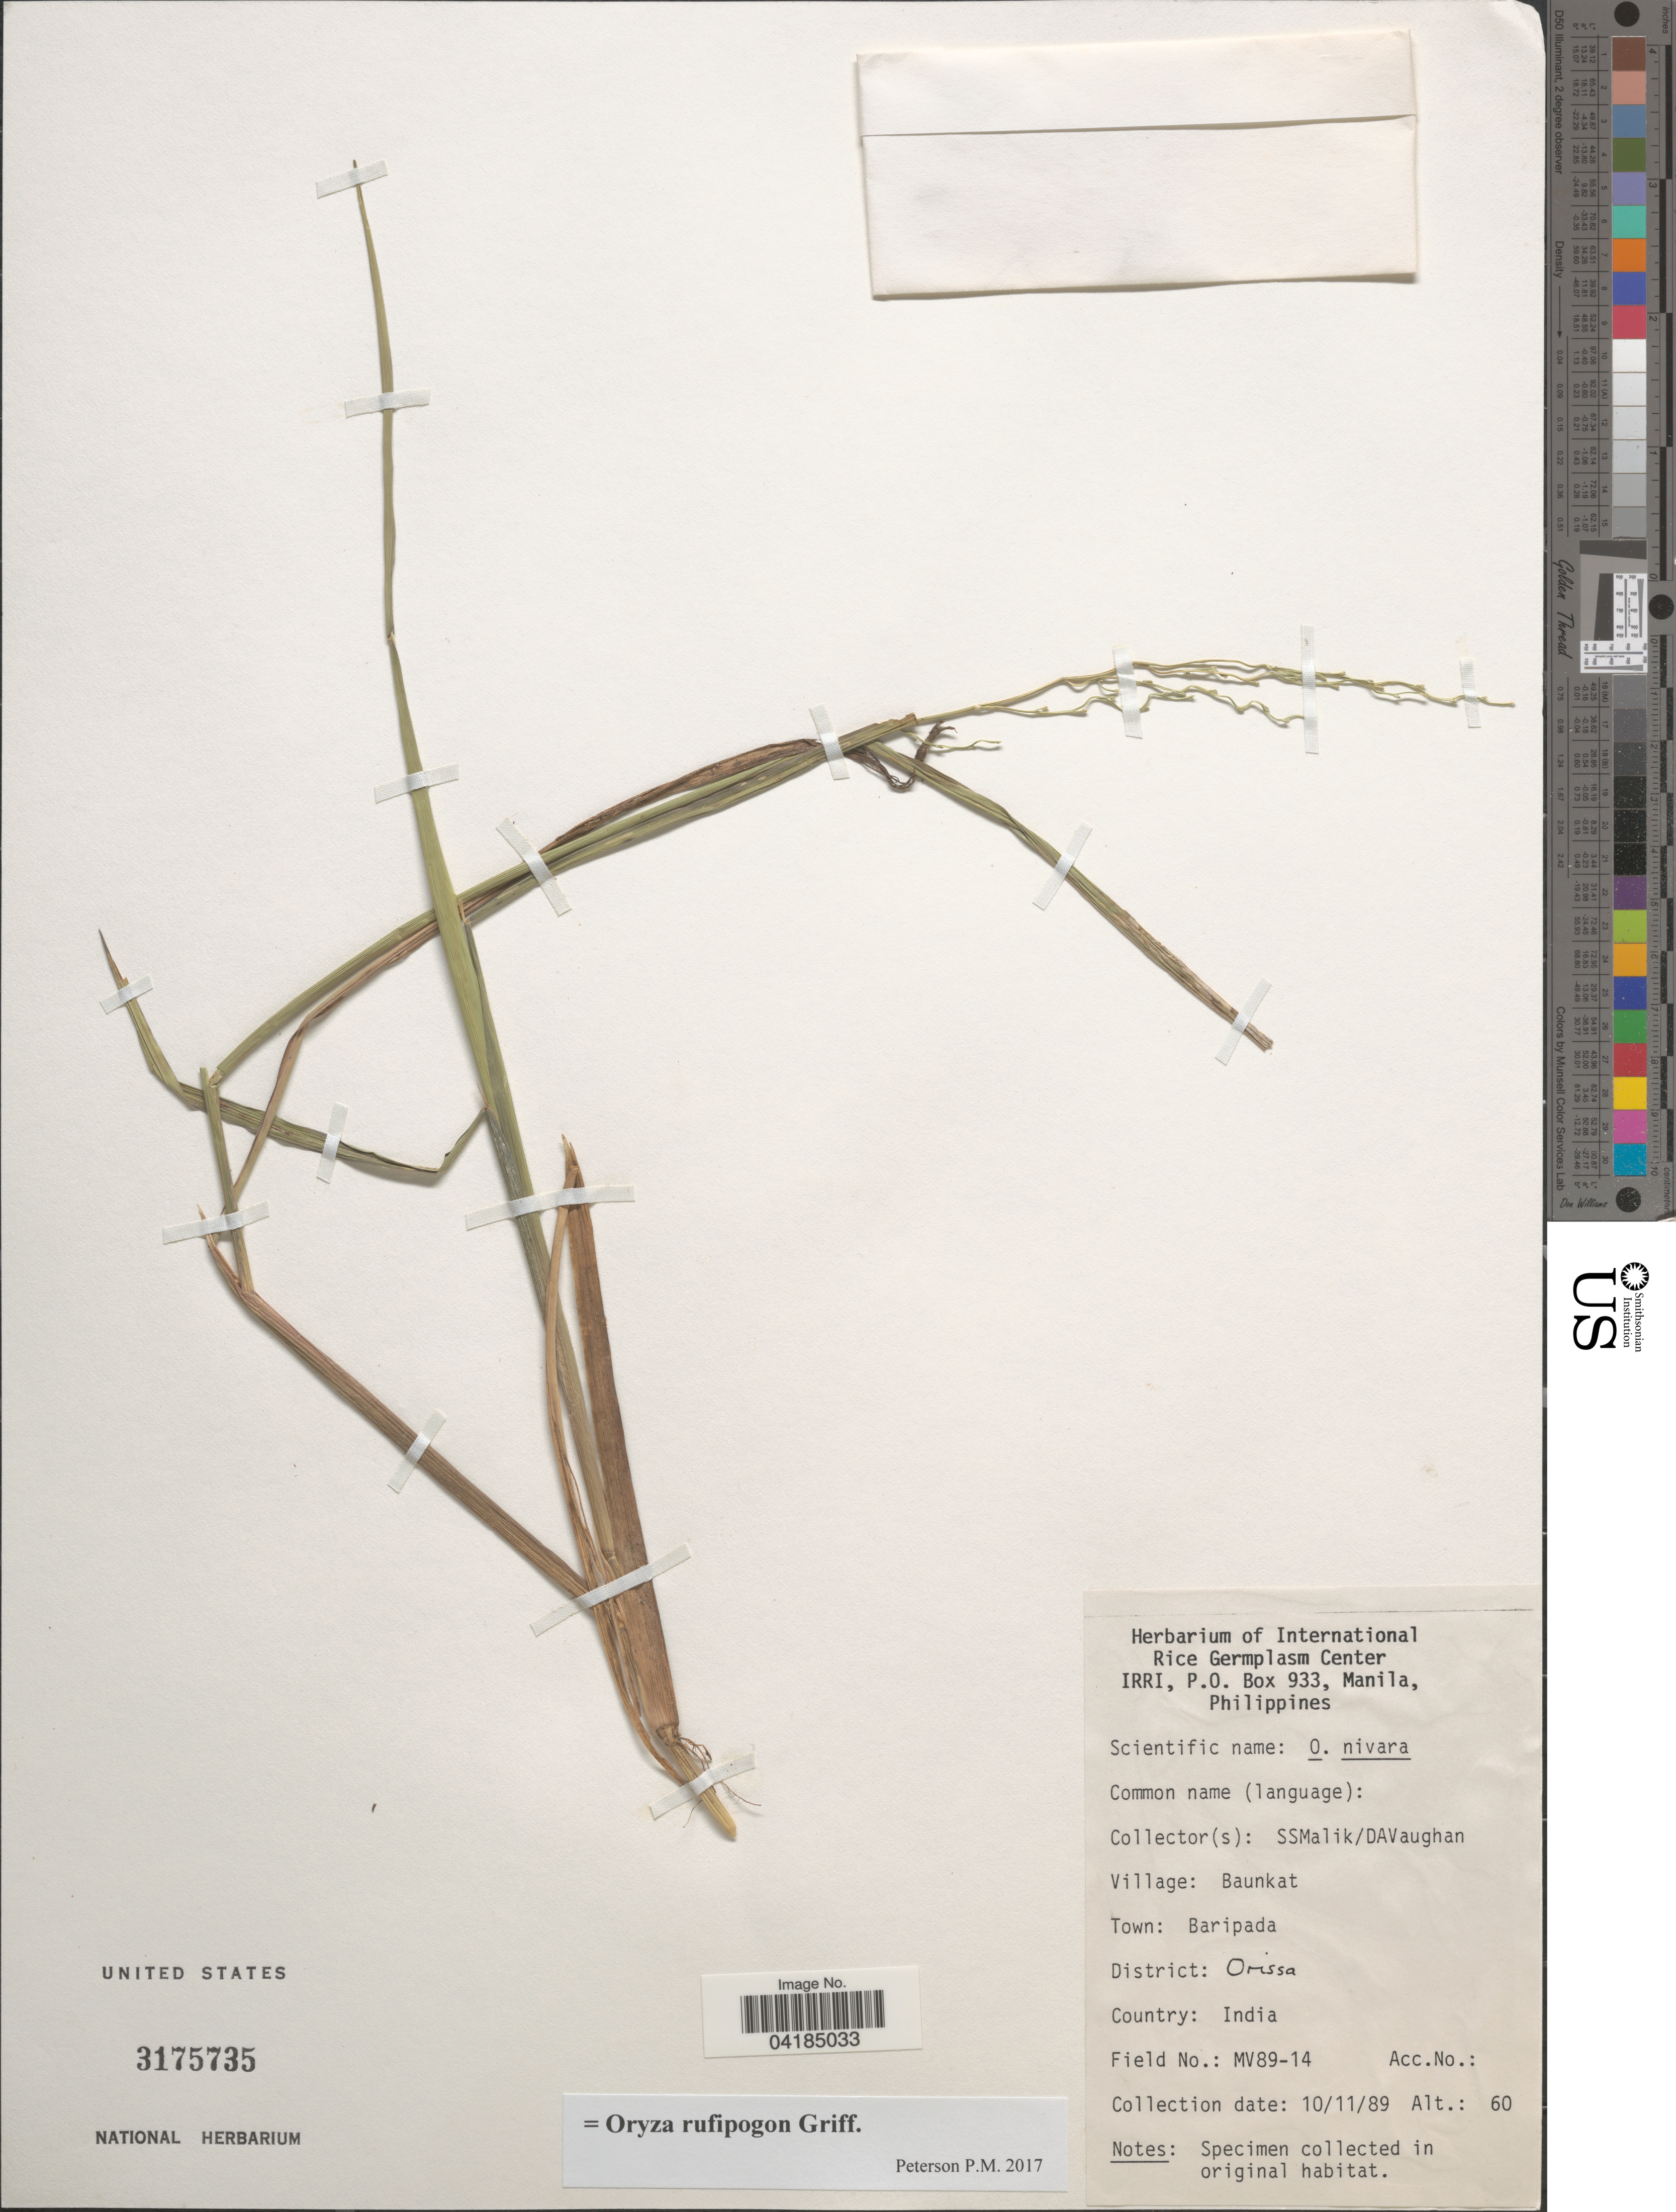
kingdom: Plantae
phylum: Tracheophyta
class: Liliopsida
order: Poales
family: Poaceae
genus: Oryza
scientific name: Oryza rufipogon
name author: Griffith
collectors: S. Malik & D. Vaughan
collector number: MV89-14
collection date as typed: Transcribed d/m/y: 10/11/89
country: India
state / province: Orissa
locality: Village: Baunkat. Town: Baripada. District: Orissa.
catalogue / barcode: US 3175735